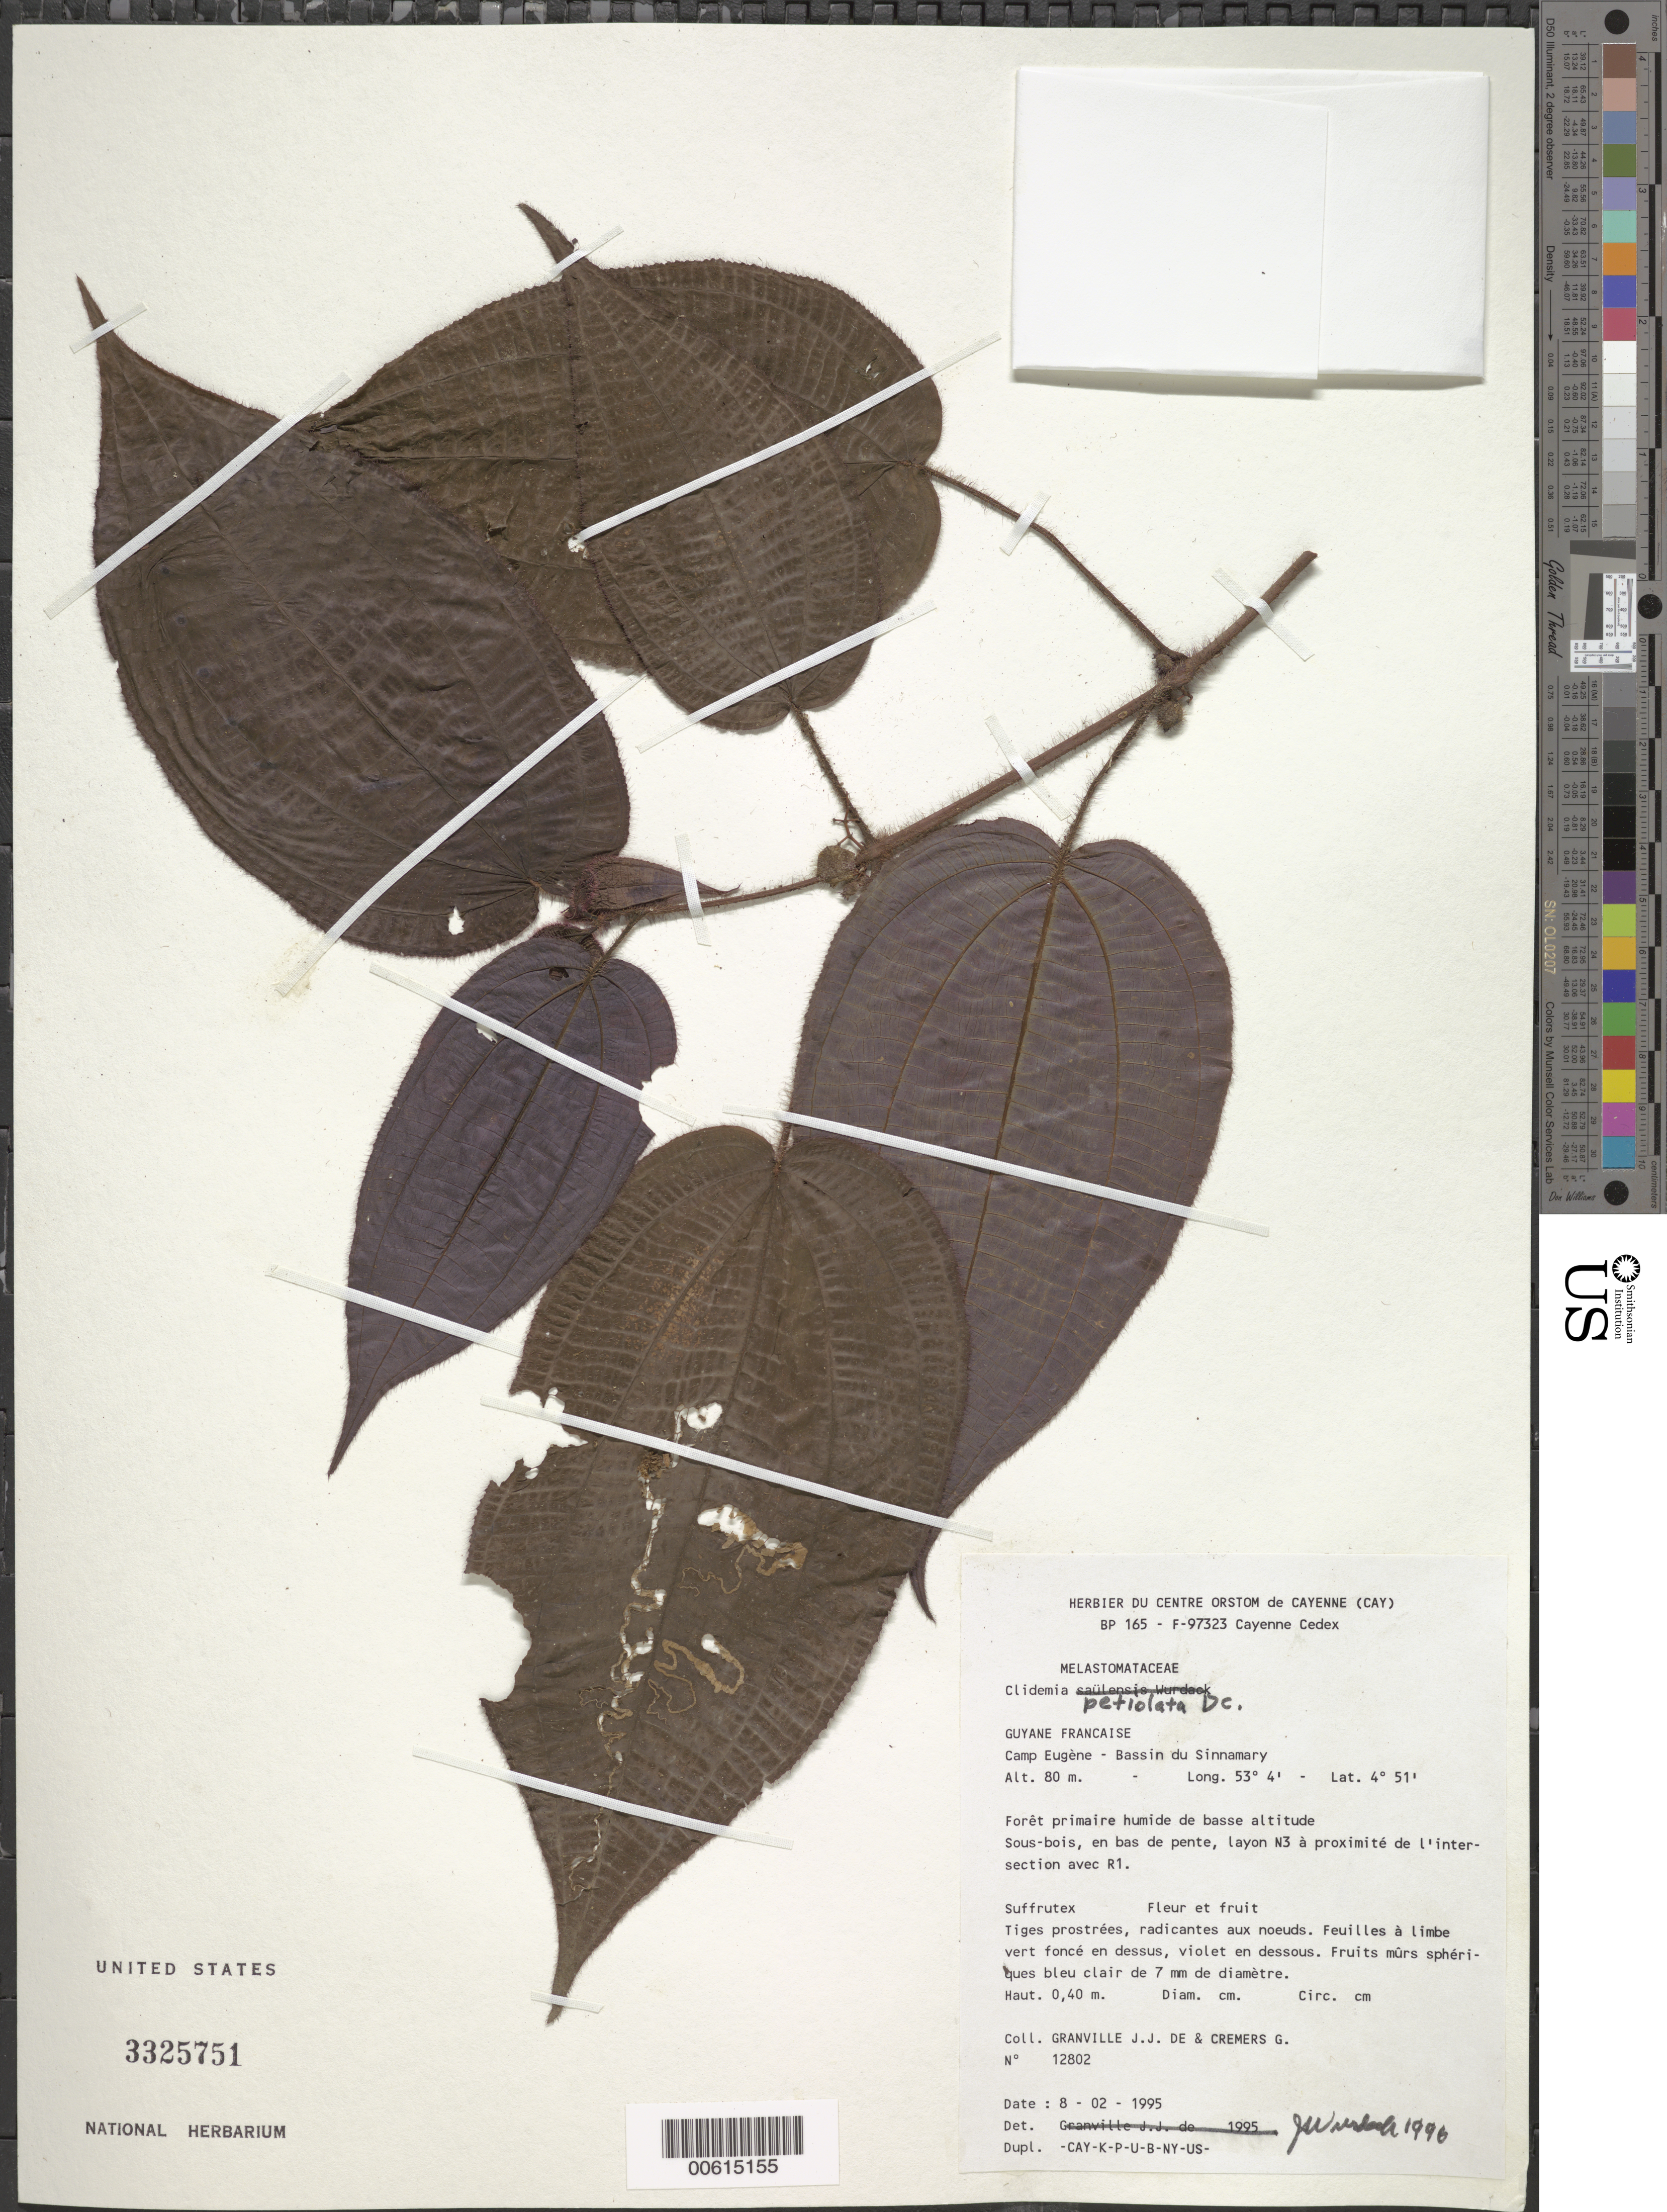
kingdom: Plantae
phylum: Tracheophyta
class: Magnoliopsida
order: Myrtales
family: Melastomataceae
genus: Clidemia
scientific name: Clidemia petiolata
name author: DC.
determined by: Wurdack, John J., (US), US (UNITED STATES)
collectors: J.-J. de Granville & G. Cremers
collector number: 12802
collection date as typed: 8-Feb-95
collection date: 1995-02-08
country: French Guiana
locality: Camp Eugène, Bassin du Sinnamary, en bas de pente, layon N3 a proximite de l'intersection avec R1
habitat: Foret primaire humide de basse altitude. Sous-bois, en bas de pente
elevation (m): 80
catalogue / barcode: US 3325751